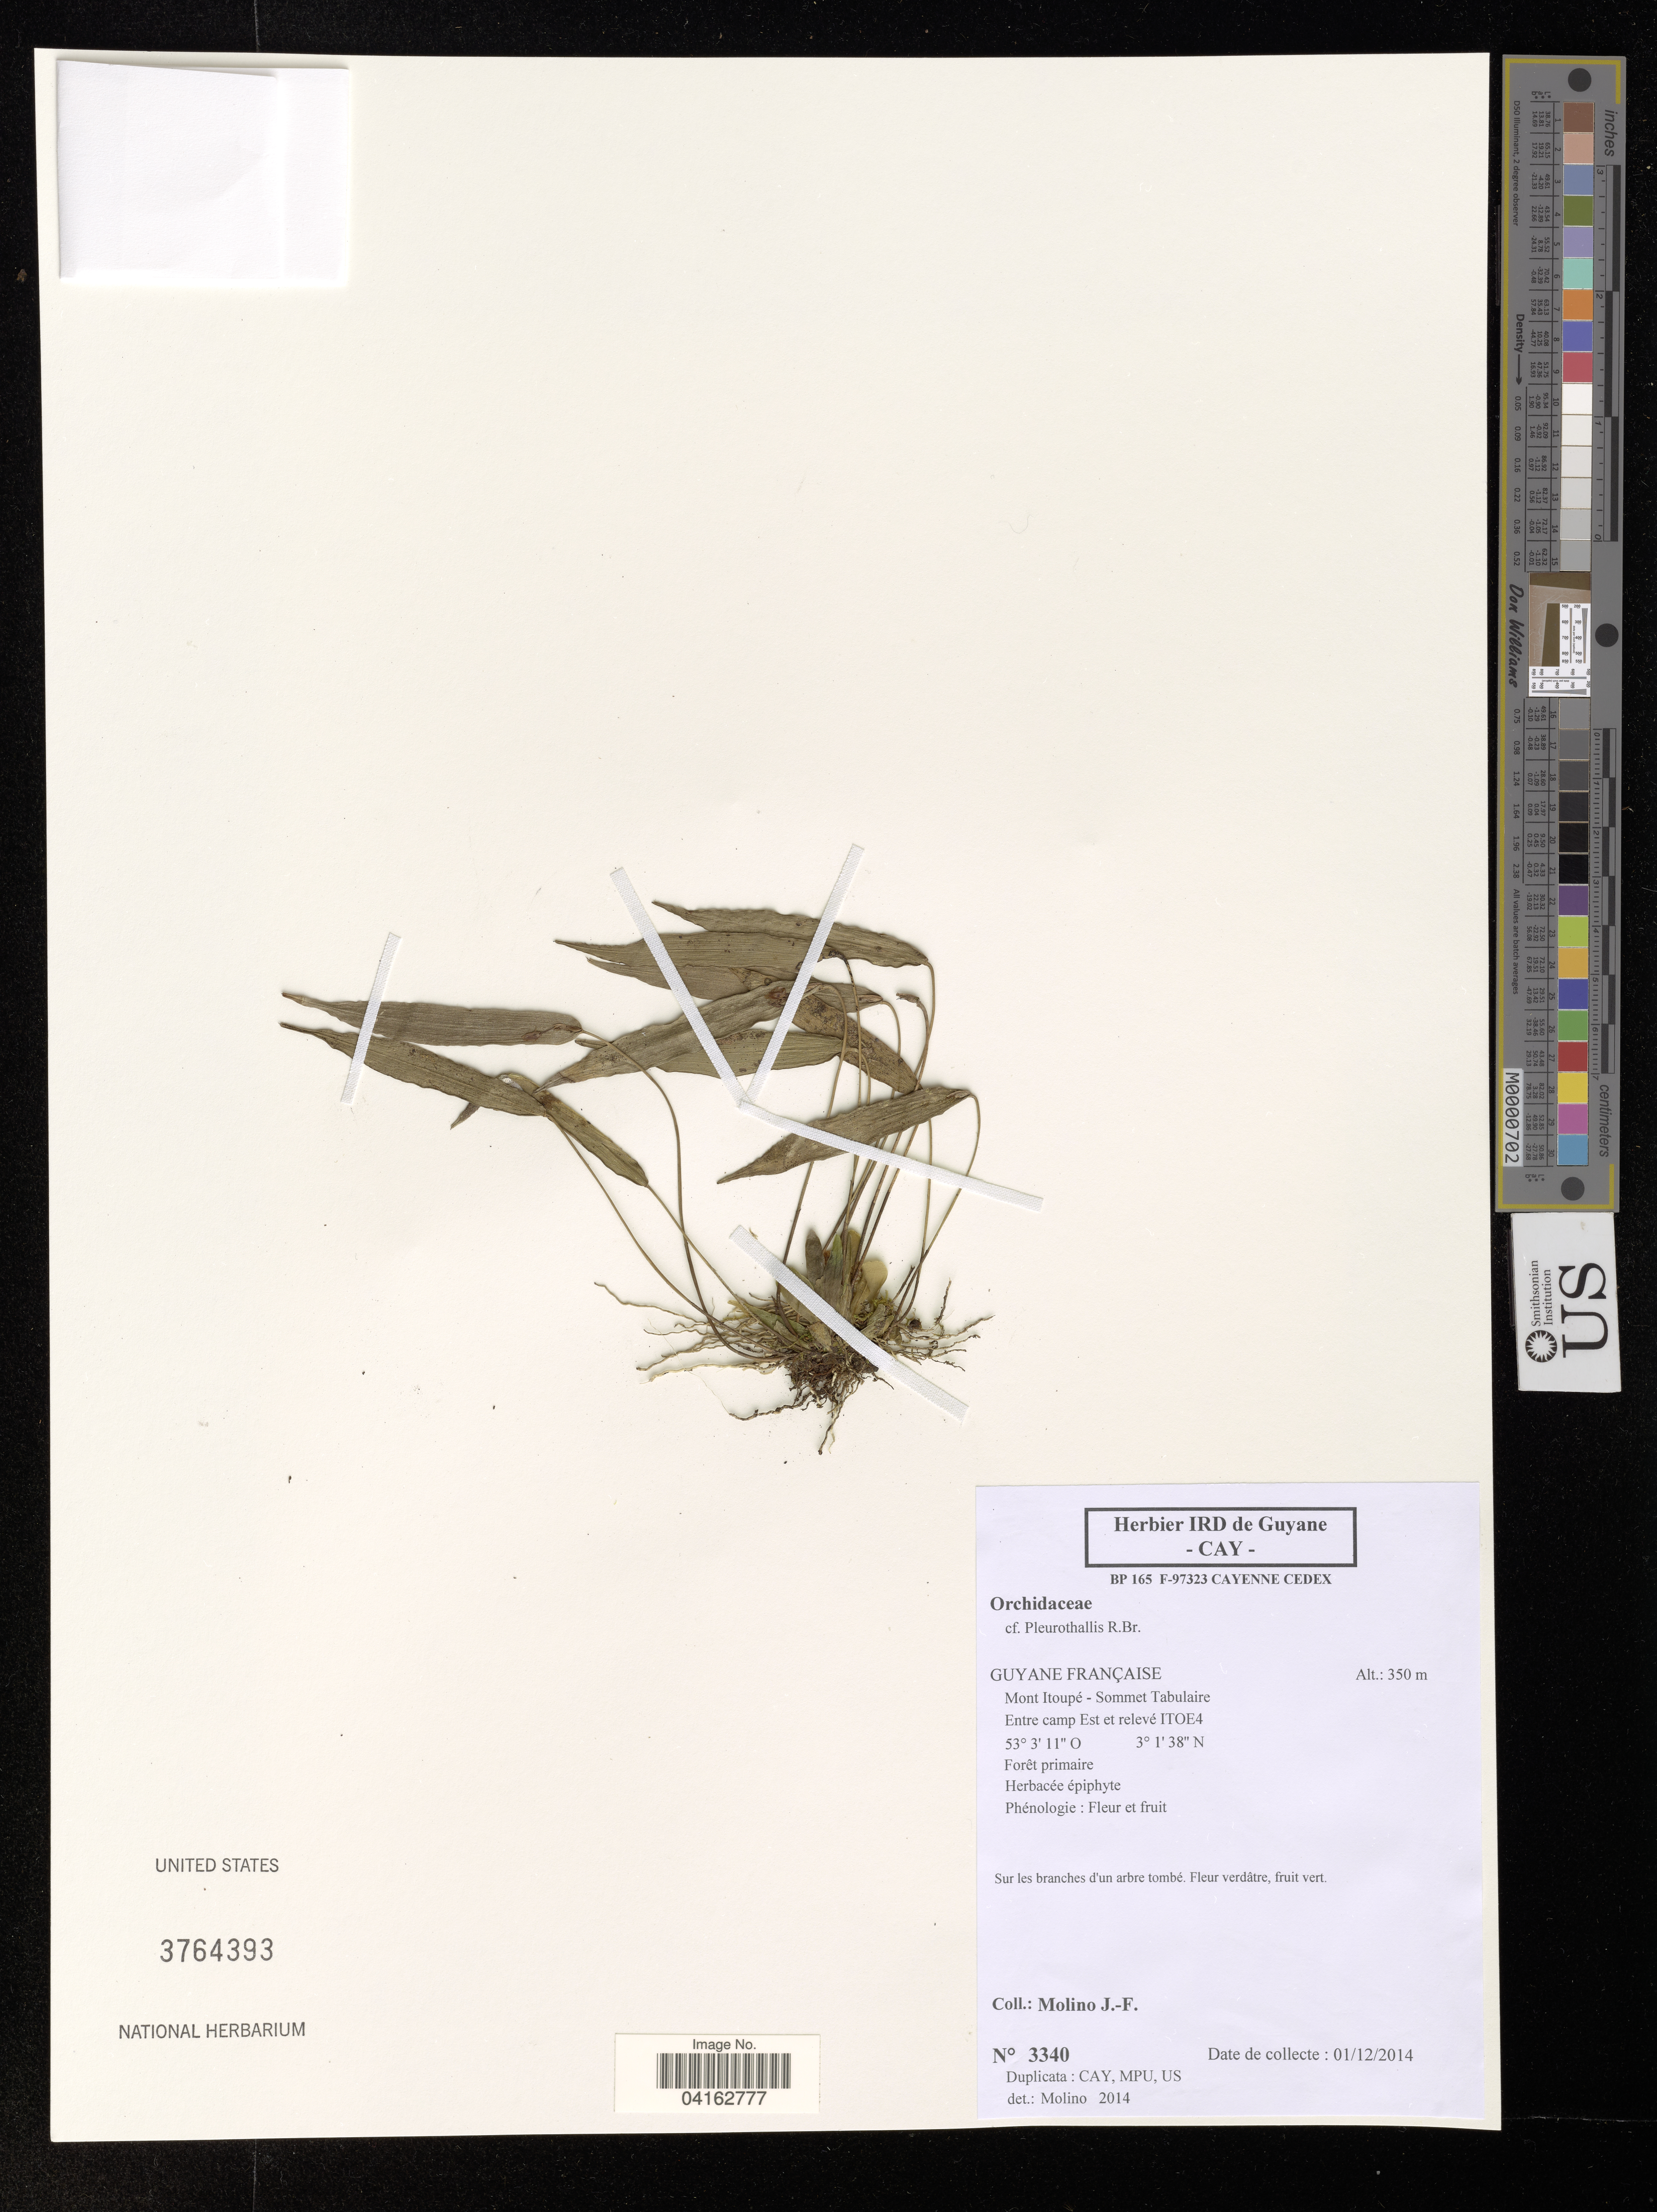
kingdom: Plantae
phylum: Tracheophyta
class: Liliopsida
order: Asparagales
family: Orchidaceae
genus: Pleurothallis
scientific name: Pleurothallis sp.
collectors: J. Molino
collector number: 3340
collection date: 2014-12-01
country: French Guiana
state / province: Cayenne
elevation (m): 350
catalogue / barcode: US 3764393